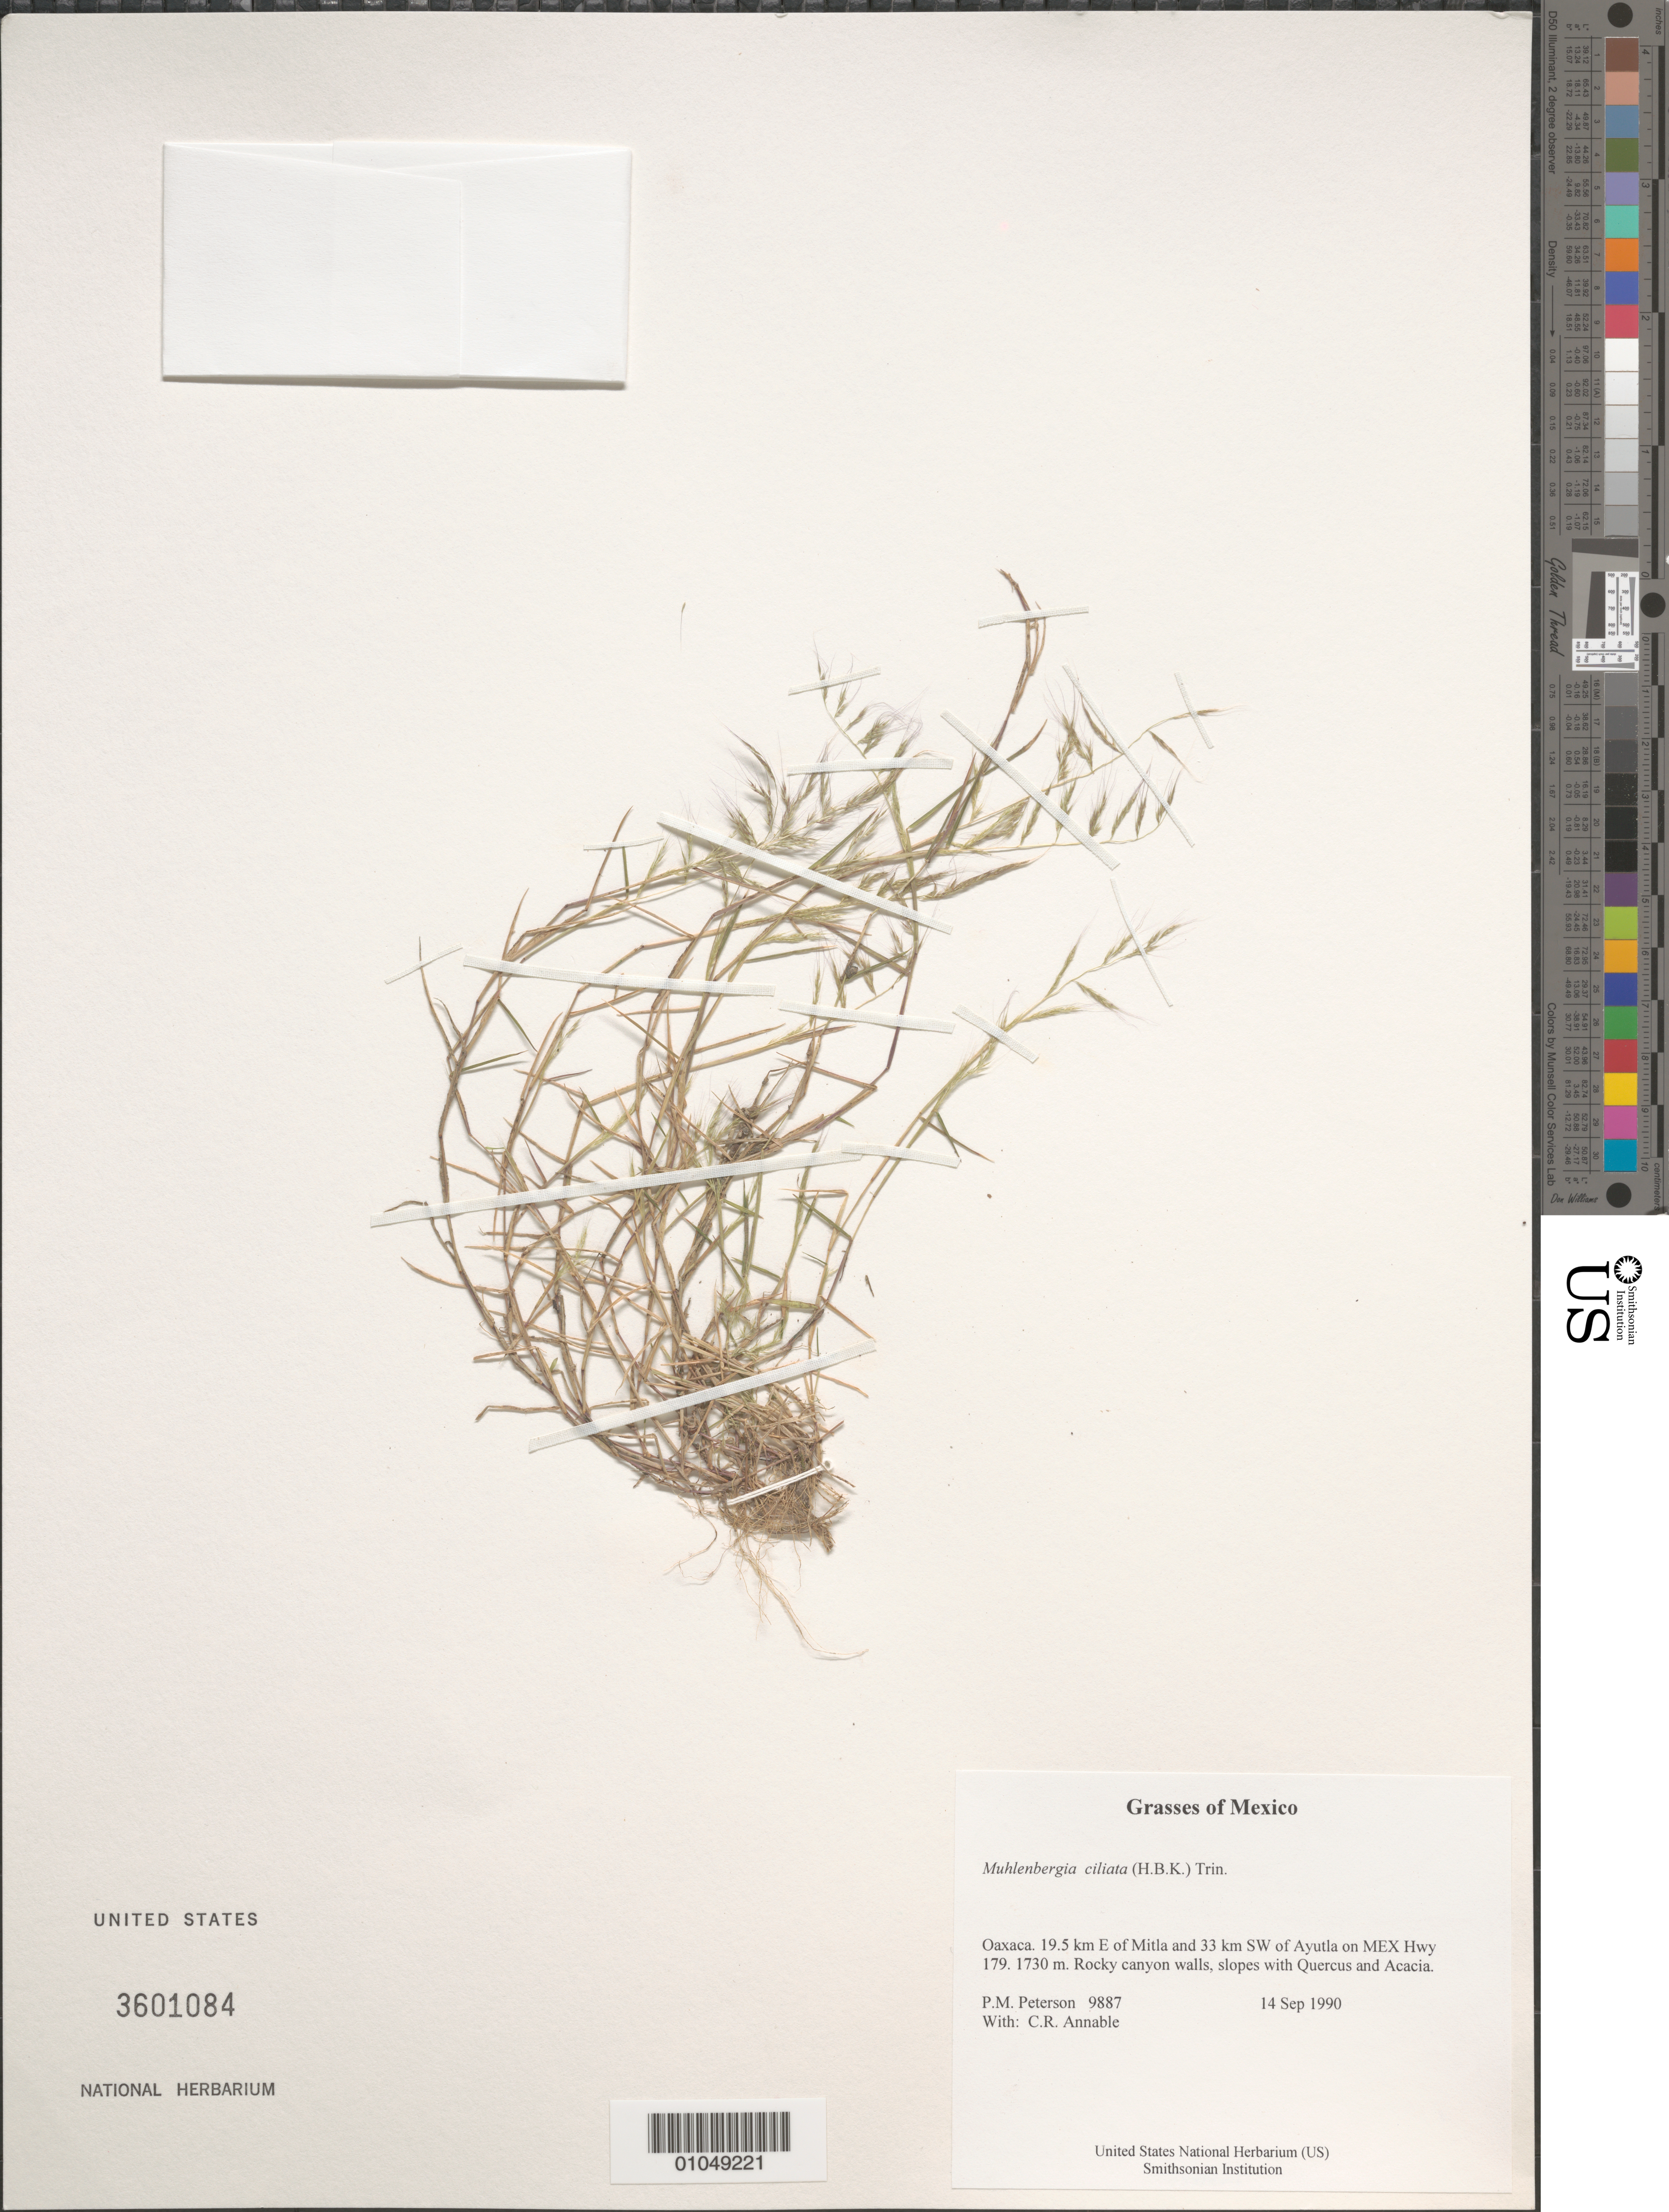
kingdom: Plantae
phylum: Tracheophyta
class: Liliopsida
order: Poales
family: Poaceae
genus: Muhlenbergia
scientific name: Muhlenbergia ciliata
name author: (Kunth) Trin.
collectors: P. M. Peterson & C. R. Annable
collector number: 09887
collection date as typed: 14 Sep 1990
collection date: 1990-09-14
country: Mexico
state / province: Oaxaca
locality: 19.5 km E of Mitla and 33 km SW of Ayutla on MEX Hwy 179.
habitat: Rocky canyon walls, slopes with Quercus and Acacia.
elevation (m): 1730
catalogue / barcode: US 3601084